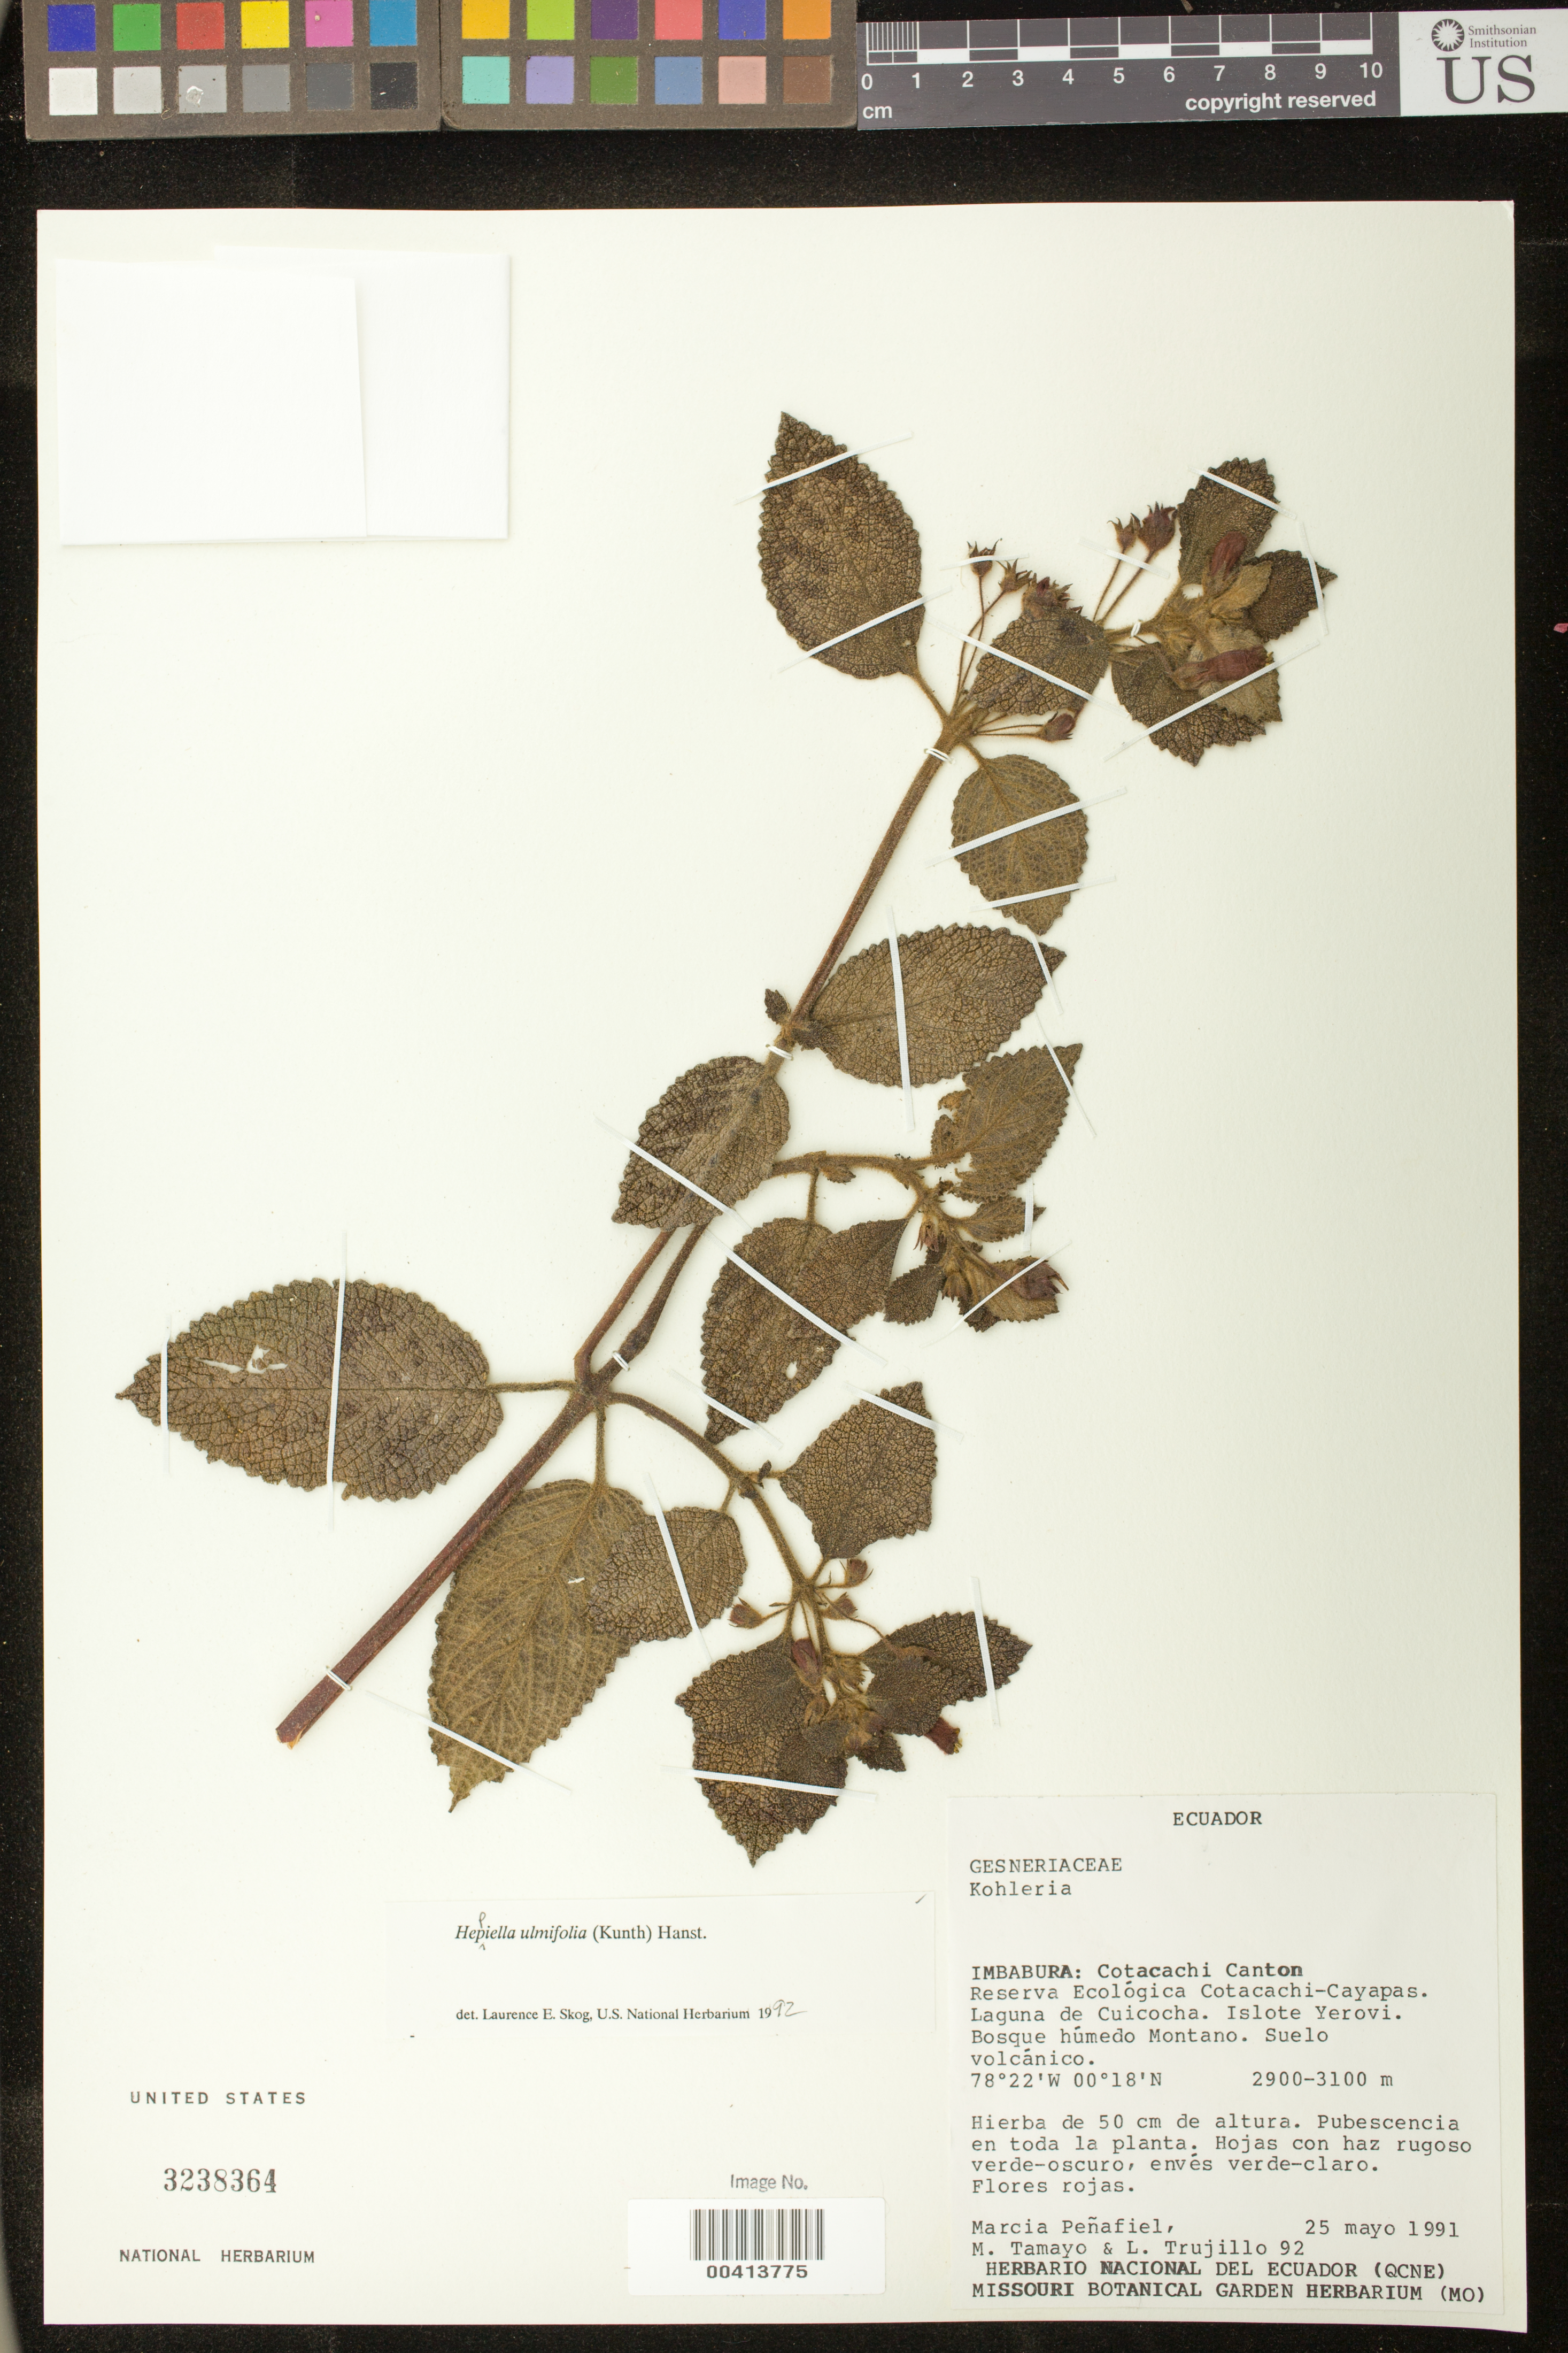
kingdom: Plantae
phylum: Tracheophyta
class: Magnoliopsida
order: Lamiales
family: Gesneriaceae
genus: Heppiella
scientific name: Heppiella ulmifolia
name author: (Kunth) Hanst.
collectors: M. Penafiel, M. Tamayo & L. Trujillo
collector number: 92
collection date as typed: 25 May 1991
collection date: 1991-05-25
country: Ecuador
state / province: Imbabura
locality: Cotacachi - Cayapas Ecology Reserve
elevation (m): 2900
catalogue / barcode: US 3238364